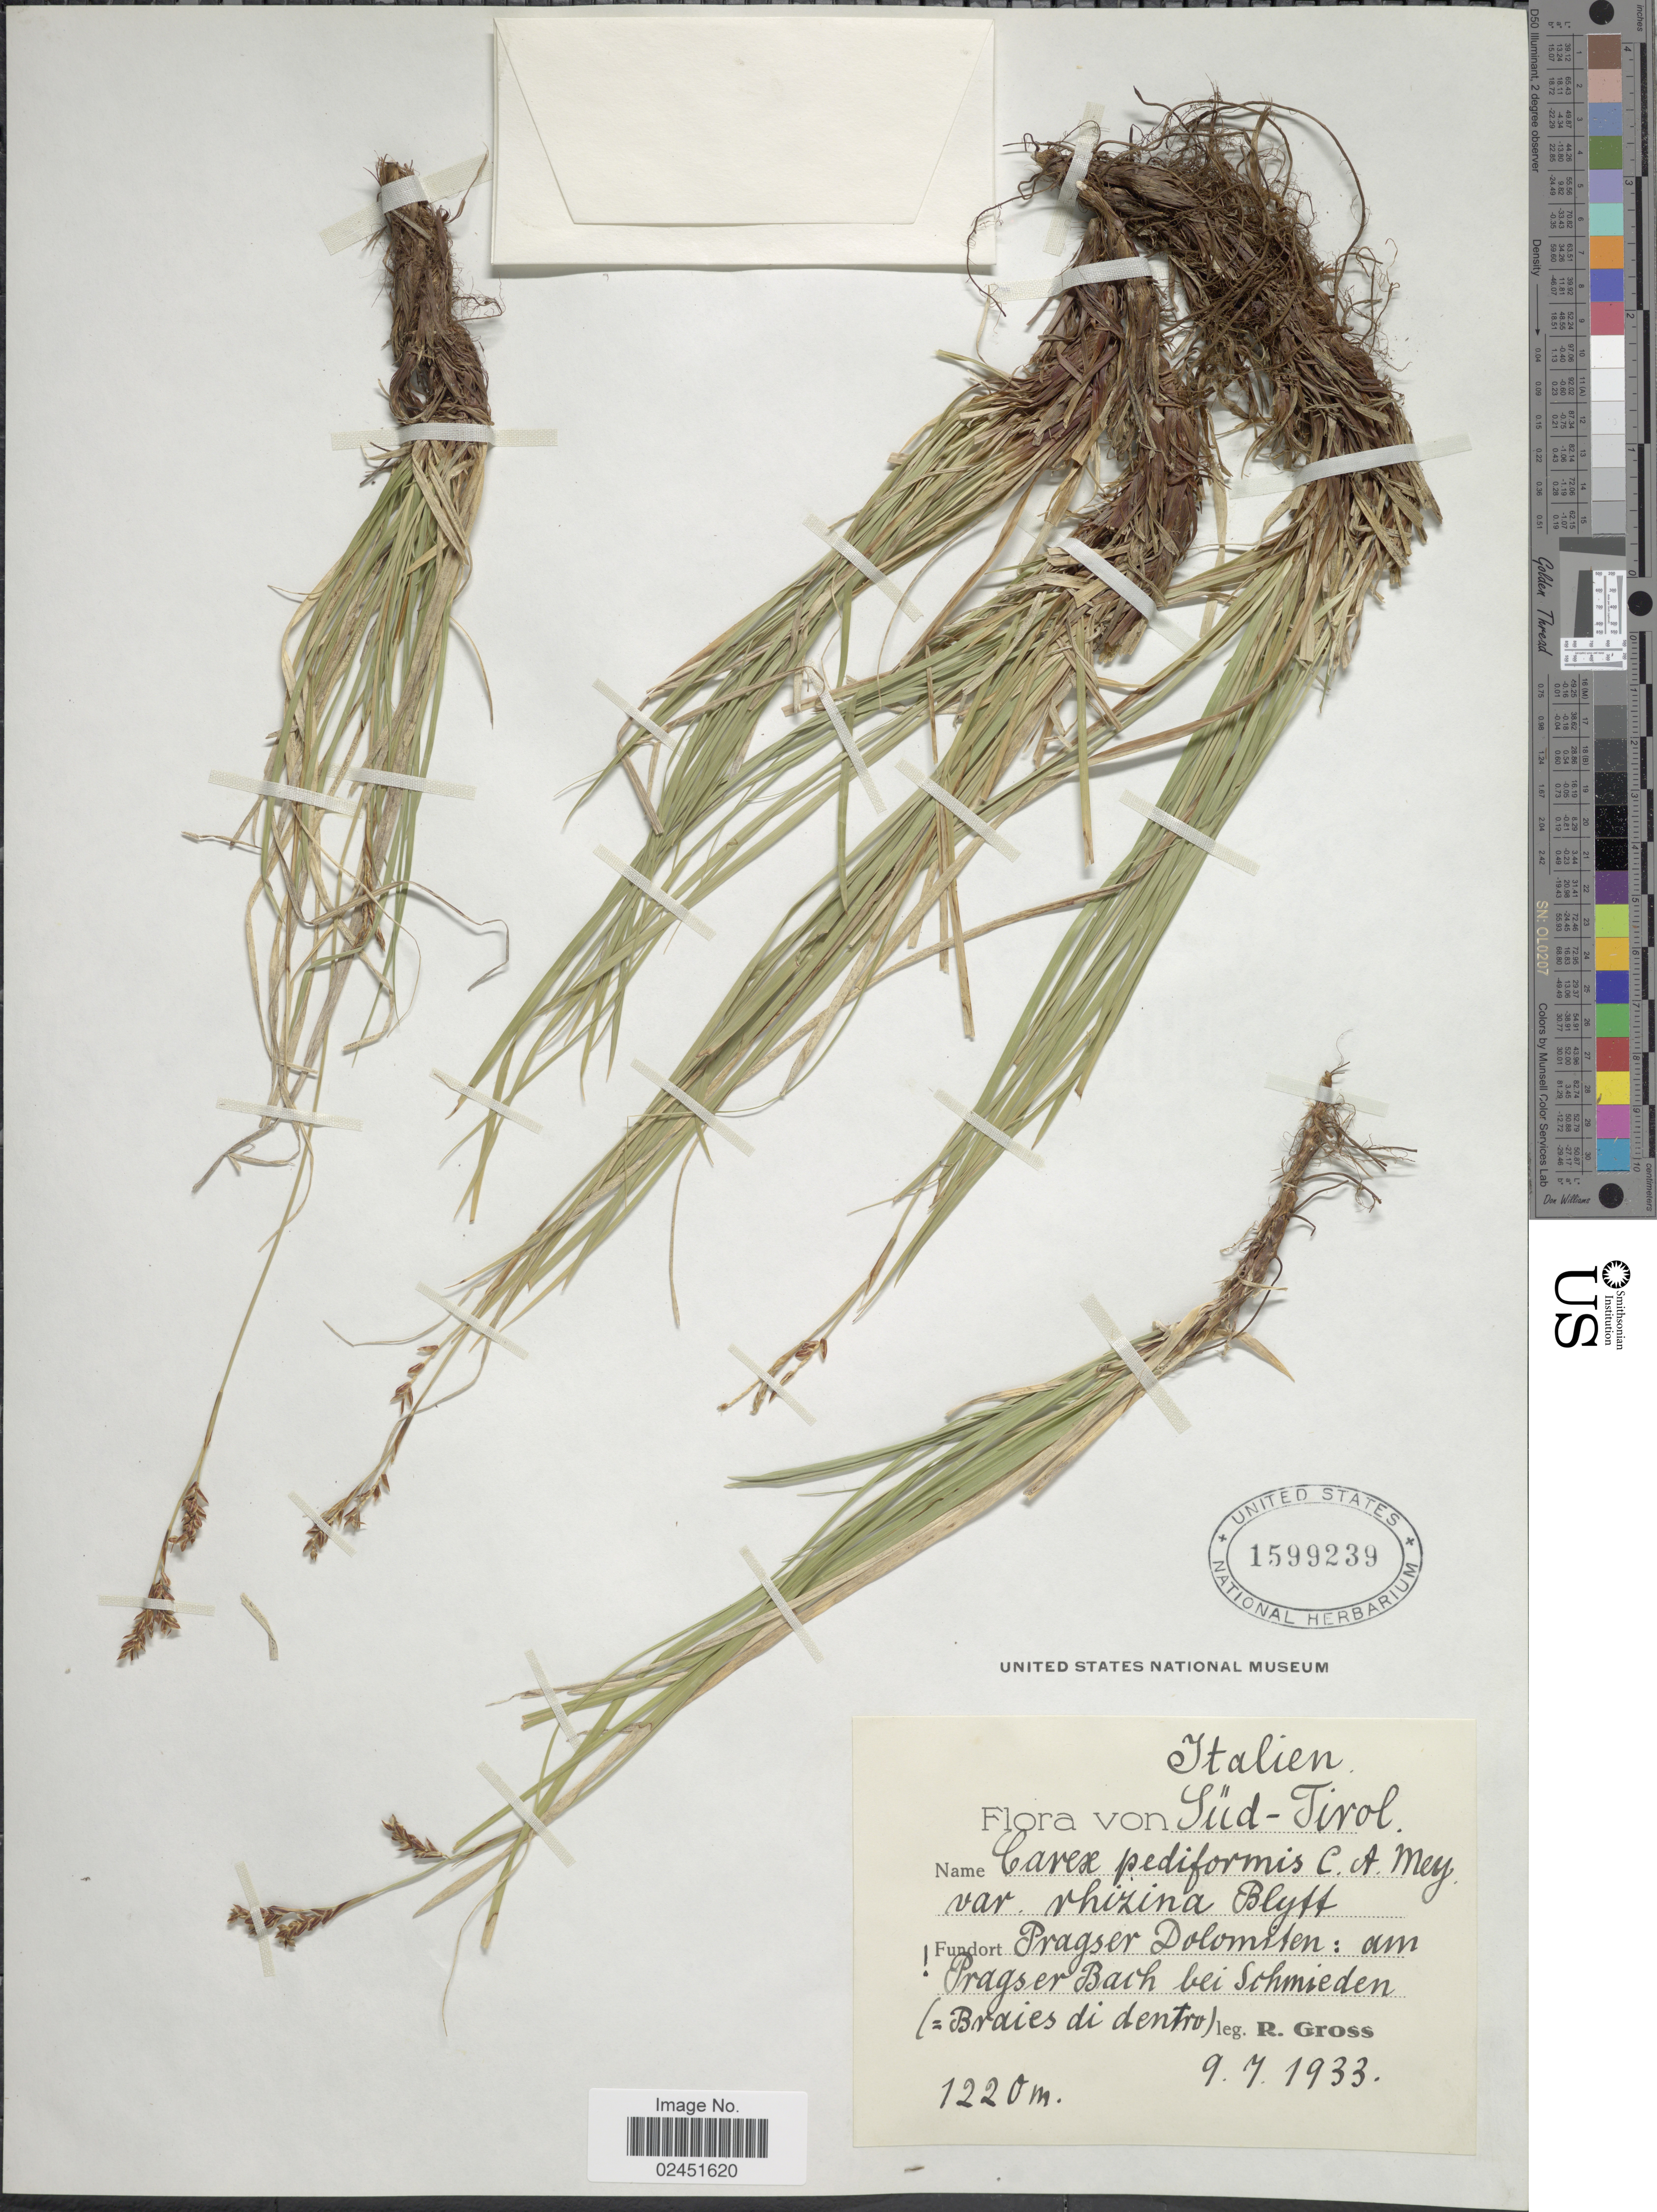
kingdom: Plantae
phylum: Tracheophyta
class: Liliopsida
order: Poales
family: Cyperaceae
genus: Carex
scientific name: Carex pediformis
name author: C.A. Mey.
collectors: R. Gross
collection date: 1933-07-09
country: Italy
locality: Sud- Tirol. Pragser Dolomiten: am Pragser Baih bei Schmieden (= Braies di dentro)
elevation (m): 1220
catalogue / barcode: US 1599239